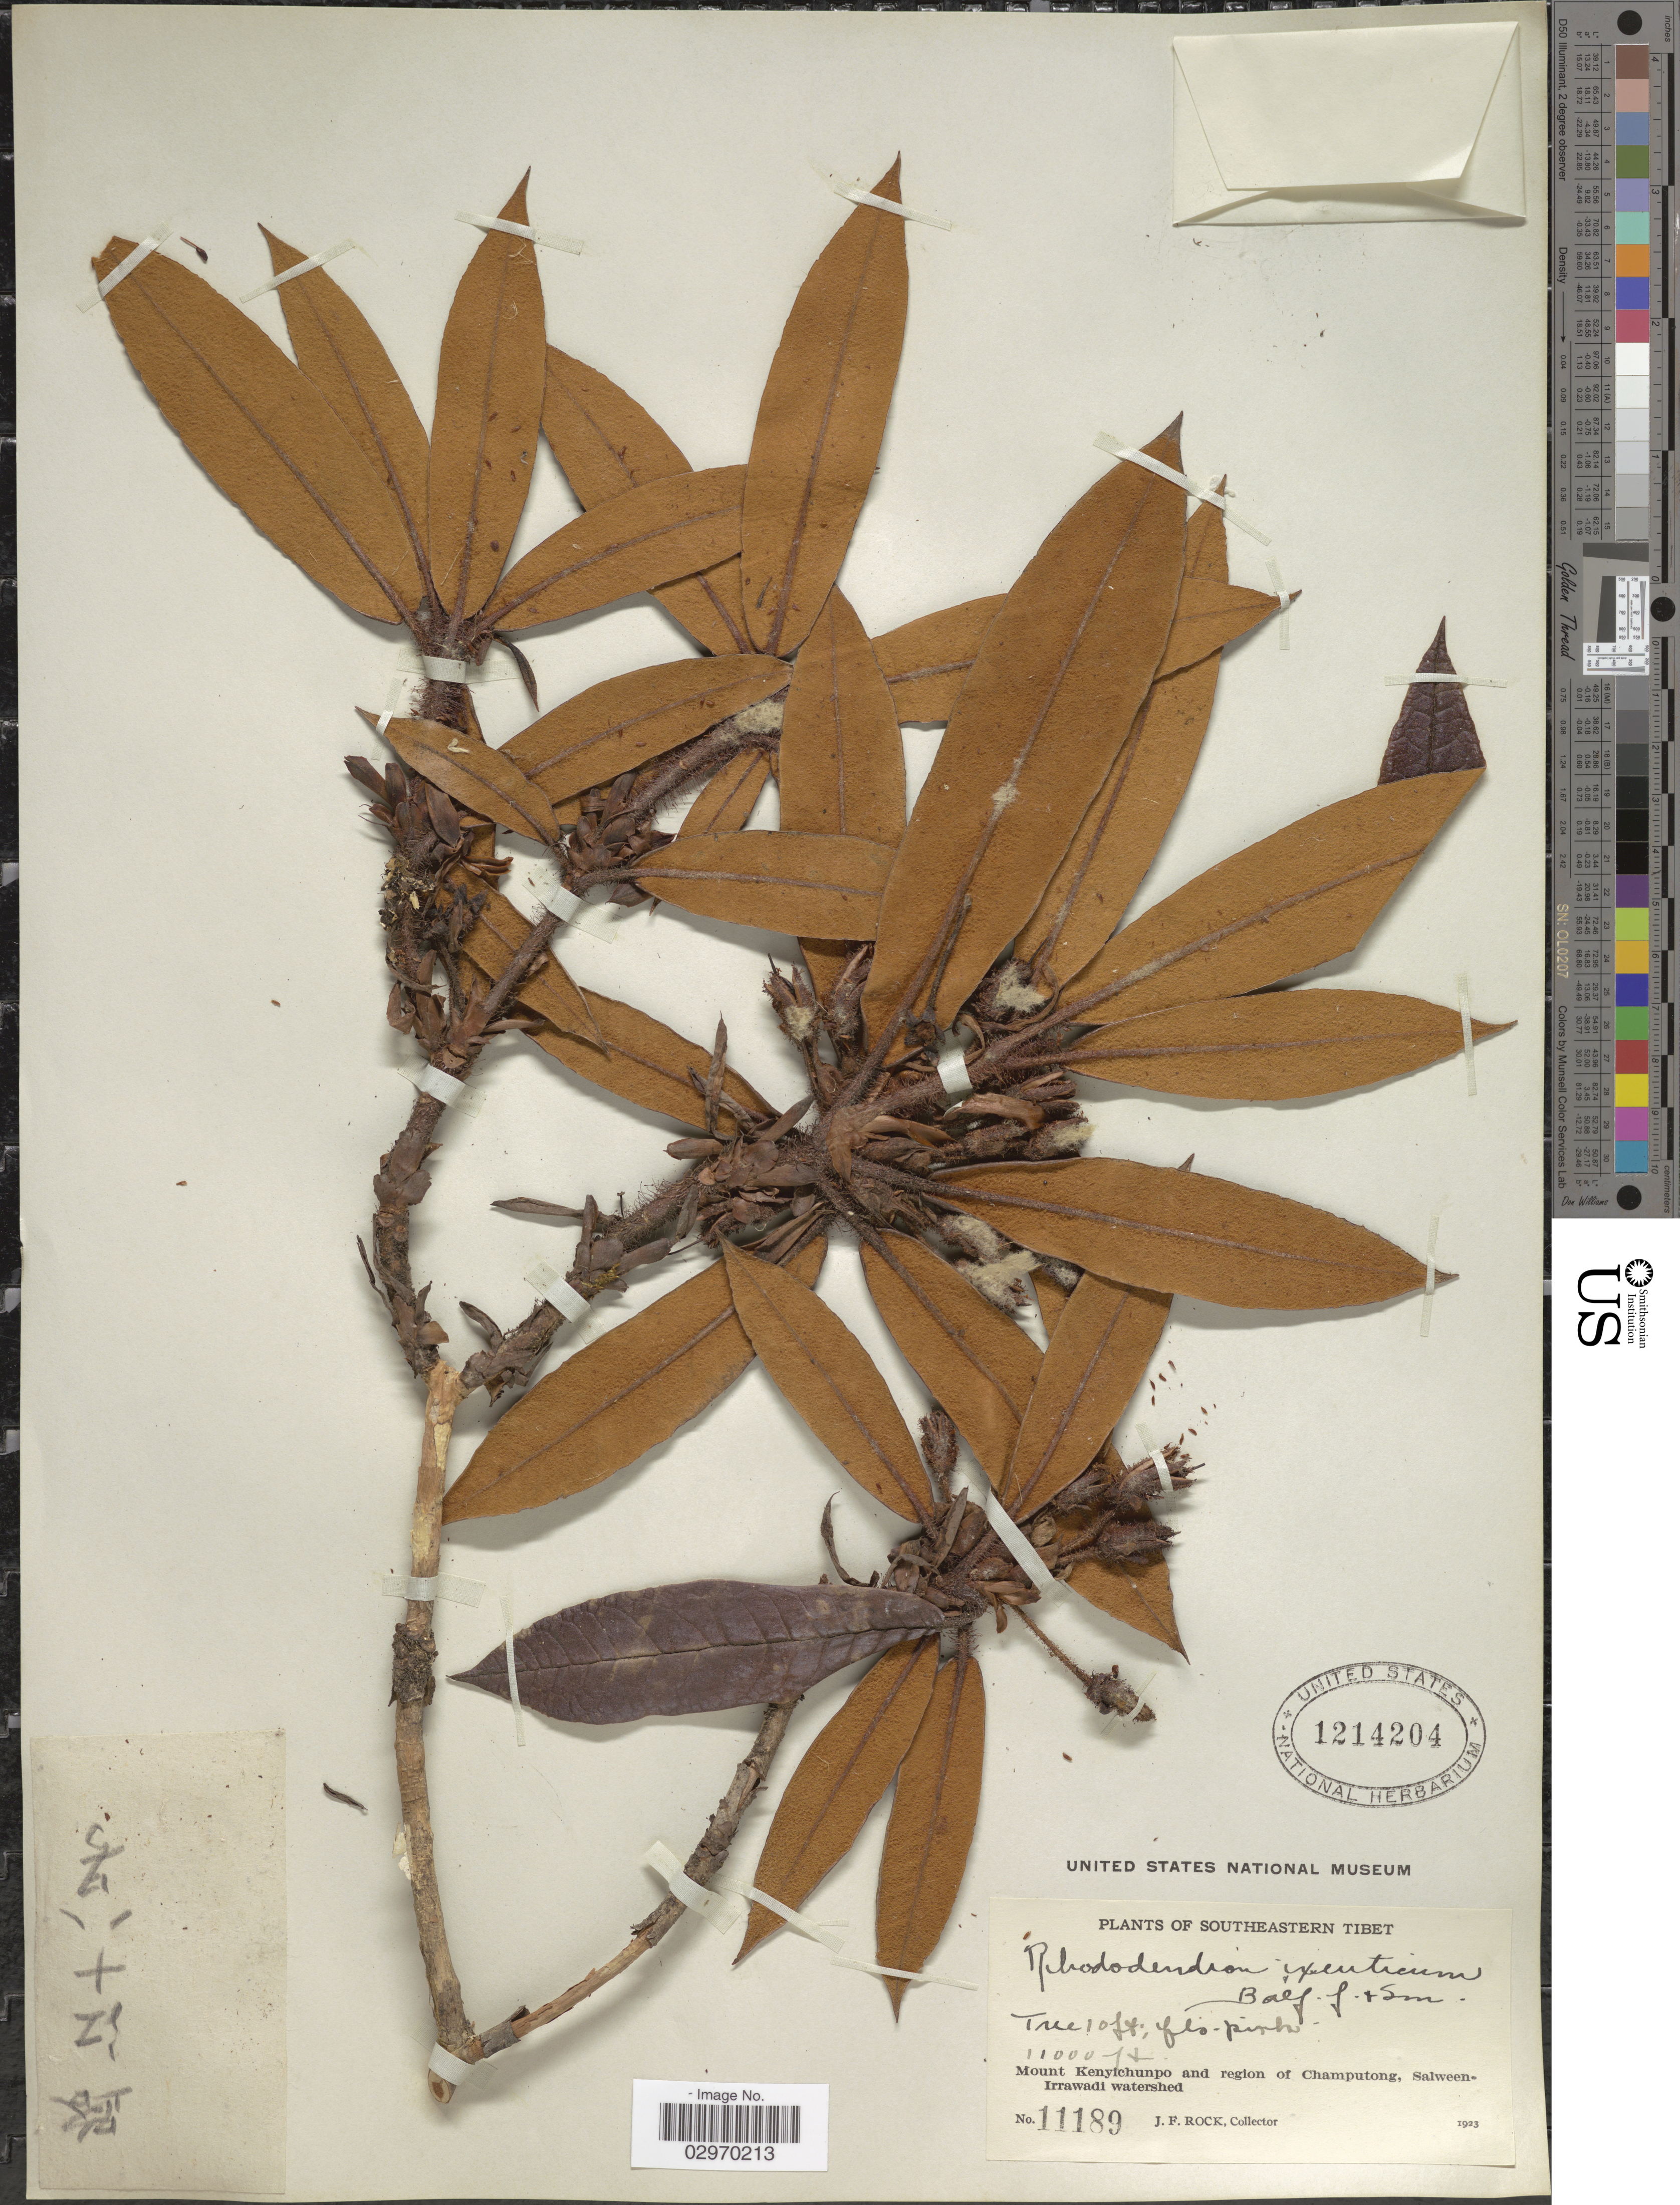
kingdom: Plantae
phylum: Tracheophyta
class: Magnoliopsida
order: Ericales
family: Ericaceae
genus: Rhododendron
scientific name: Rhododendron crinigerum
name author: Franch.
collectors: J. Rock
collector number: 11189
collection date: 1923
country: China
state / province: Xizang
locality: Southeastern Tibet. Mount Kenyichunpo and region of Champutong, Salween-Irrawadi watershed.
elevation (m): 3353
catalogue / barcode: US 1214204